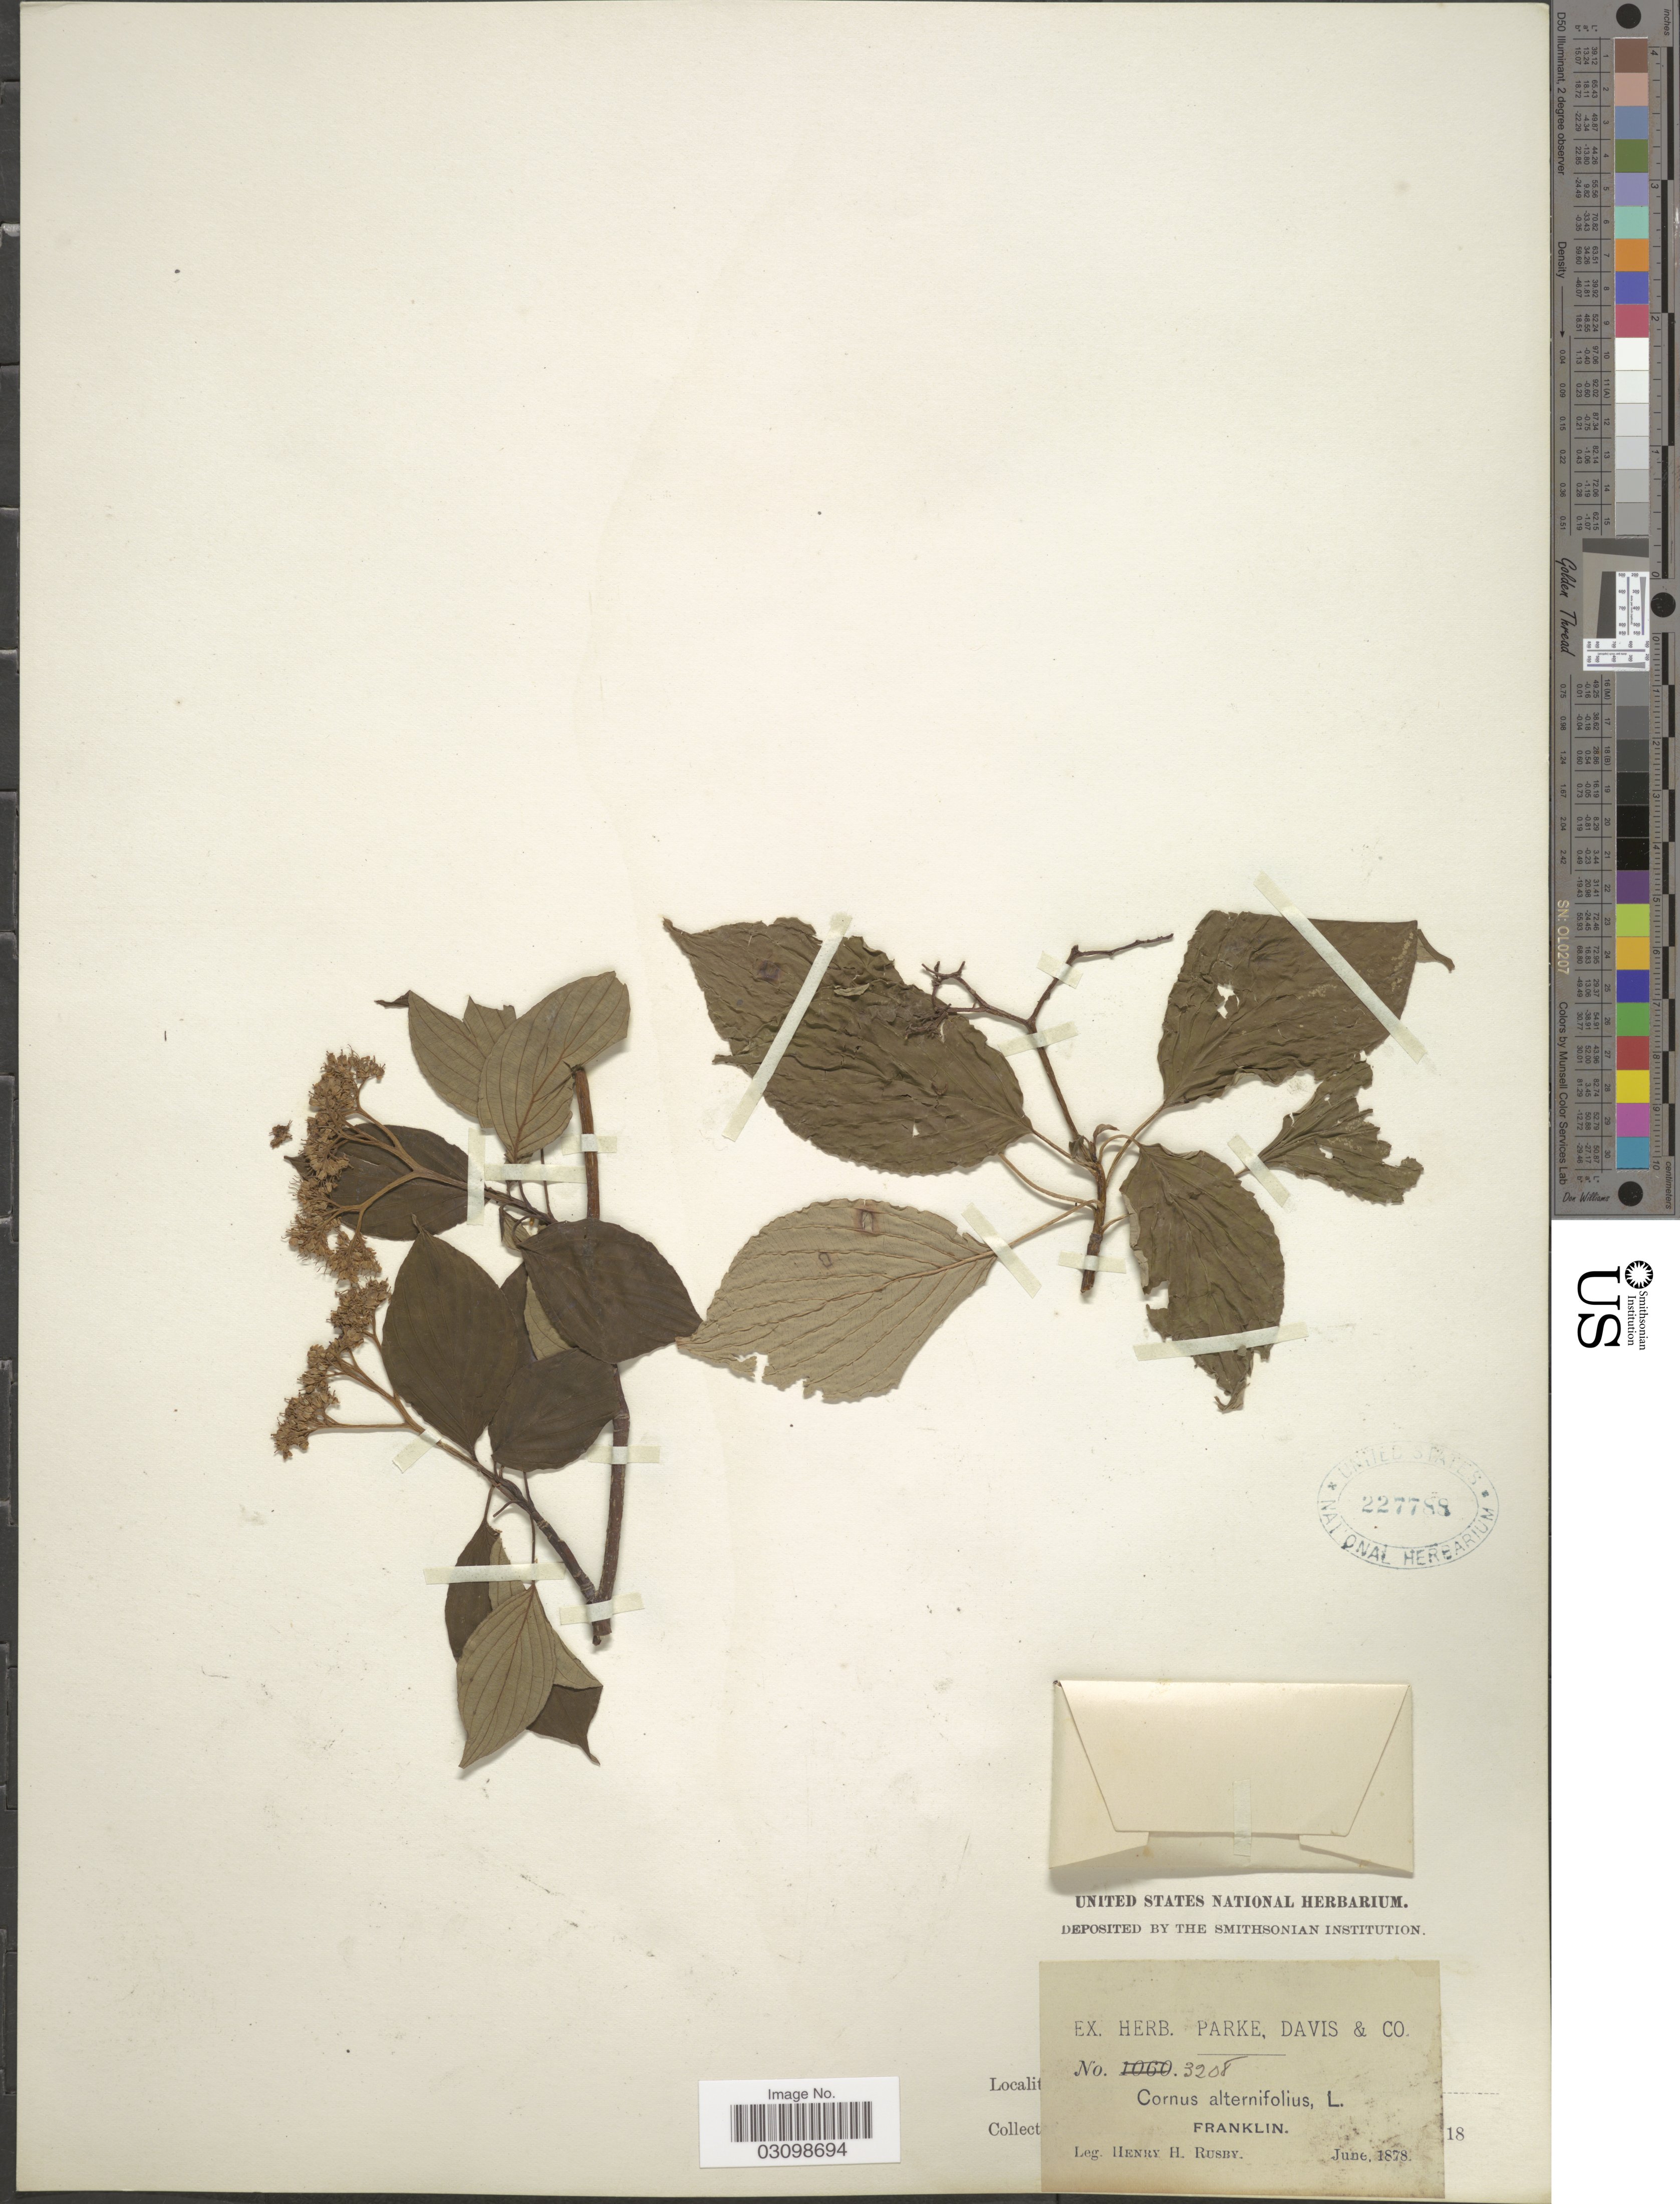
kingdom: Plantae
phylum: Tracheophyta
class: Magnoliopsida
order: Cornales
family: Cornaceae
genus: Cornus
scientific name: Cornus alternifolia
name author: L.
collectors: H. H. Rusby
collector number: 3208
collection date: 1878-06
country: United States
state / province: New Jersey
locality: Franklin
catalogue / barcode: US 227788